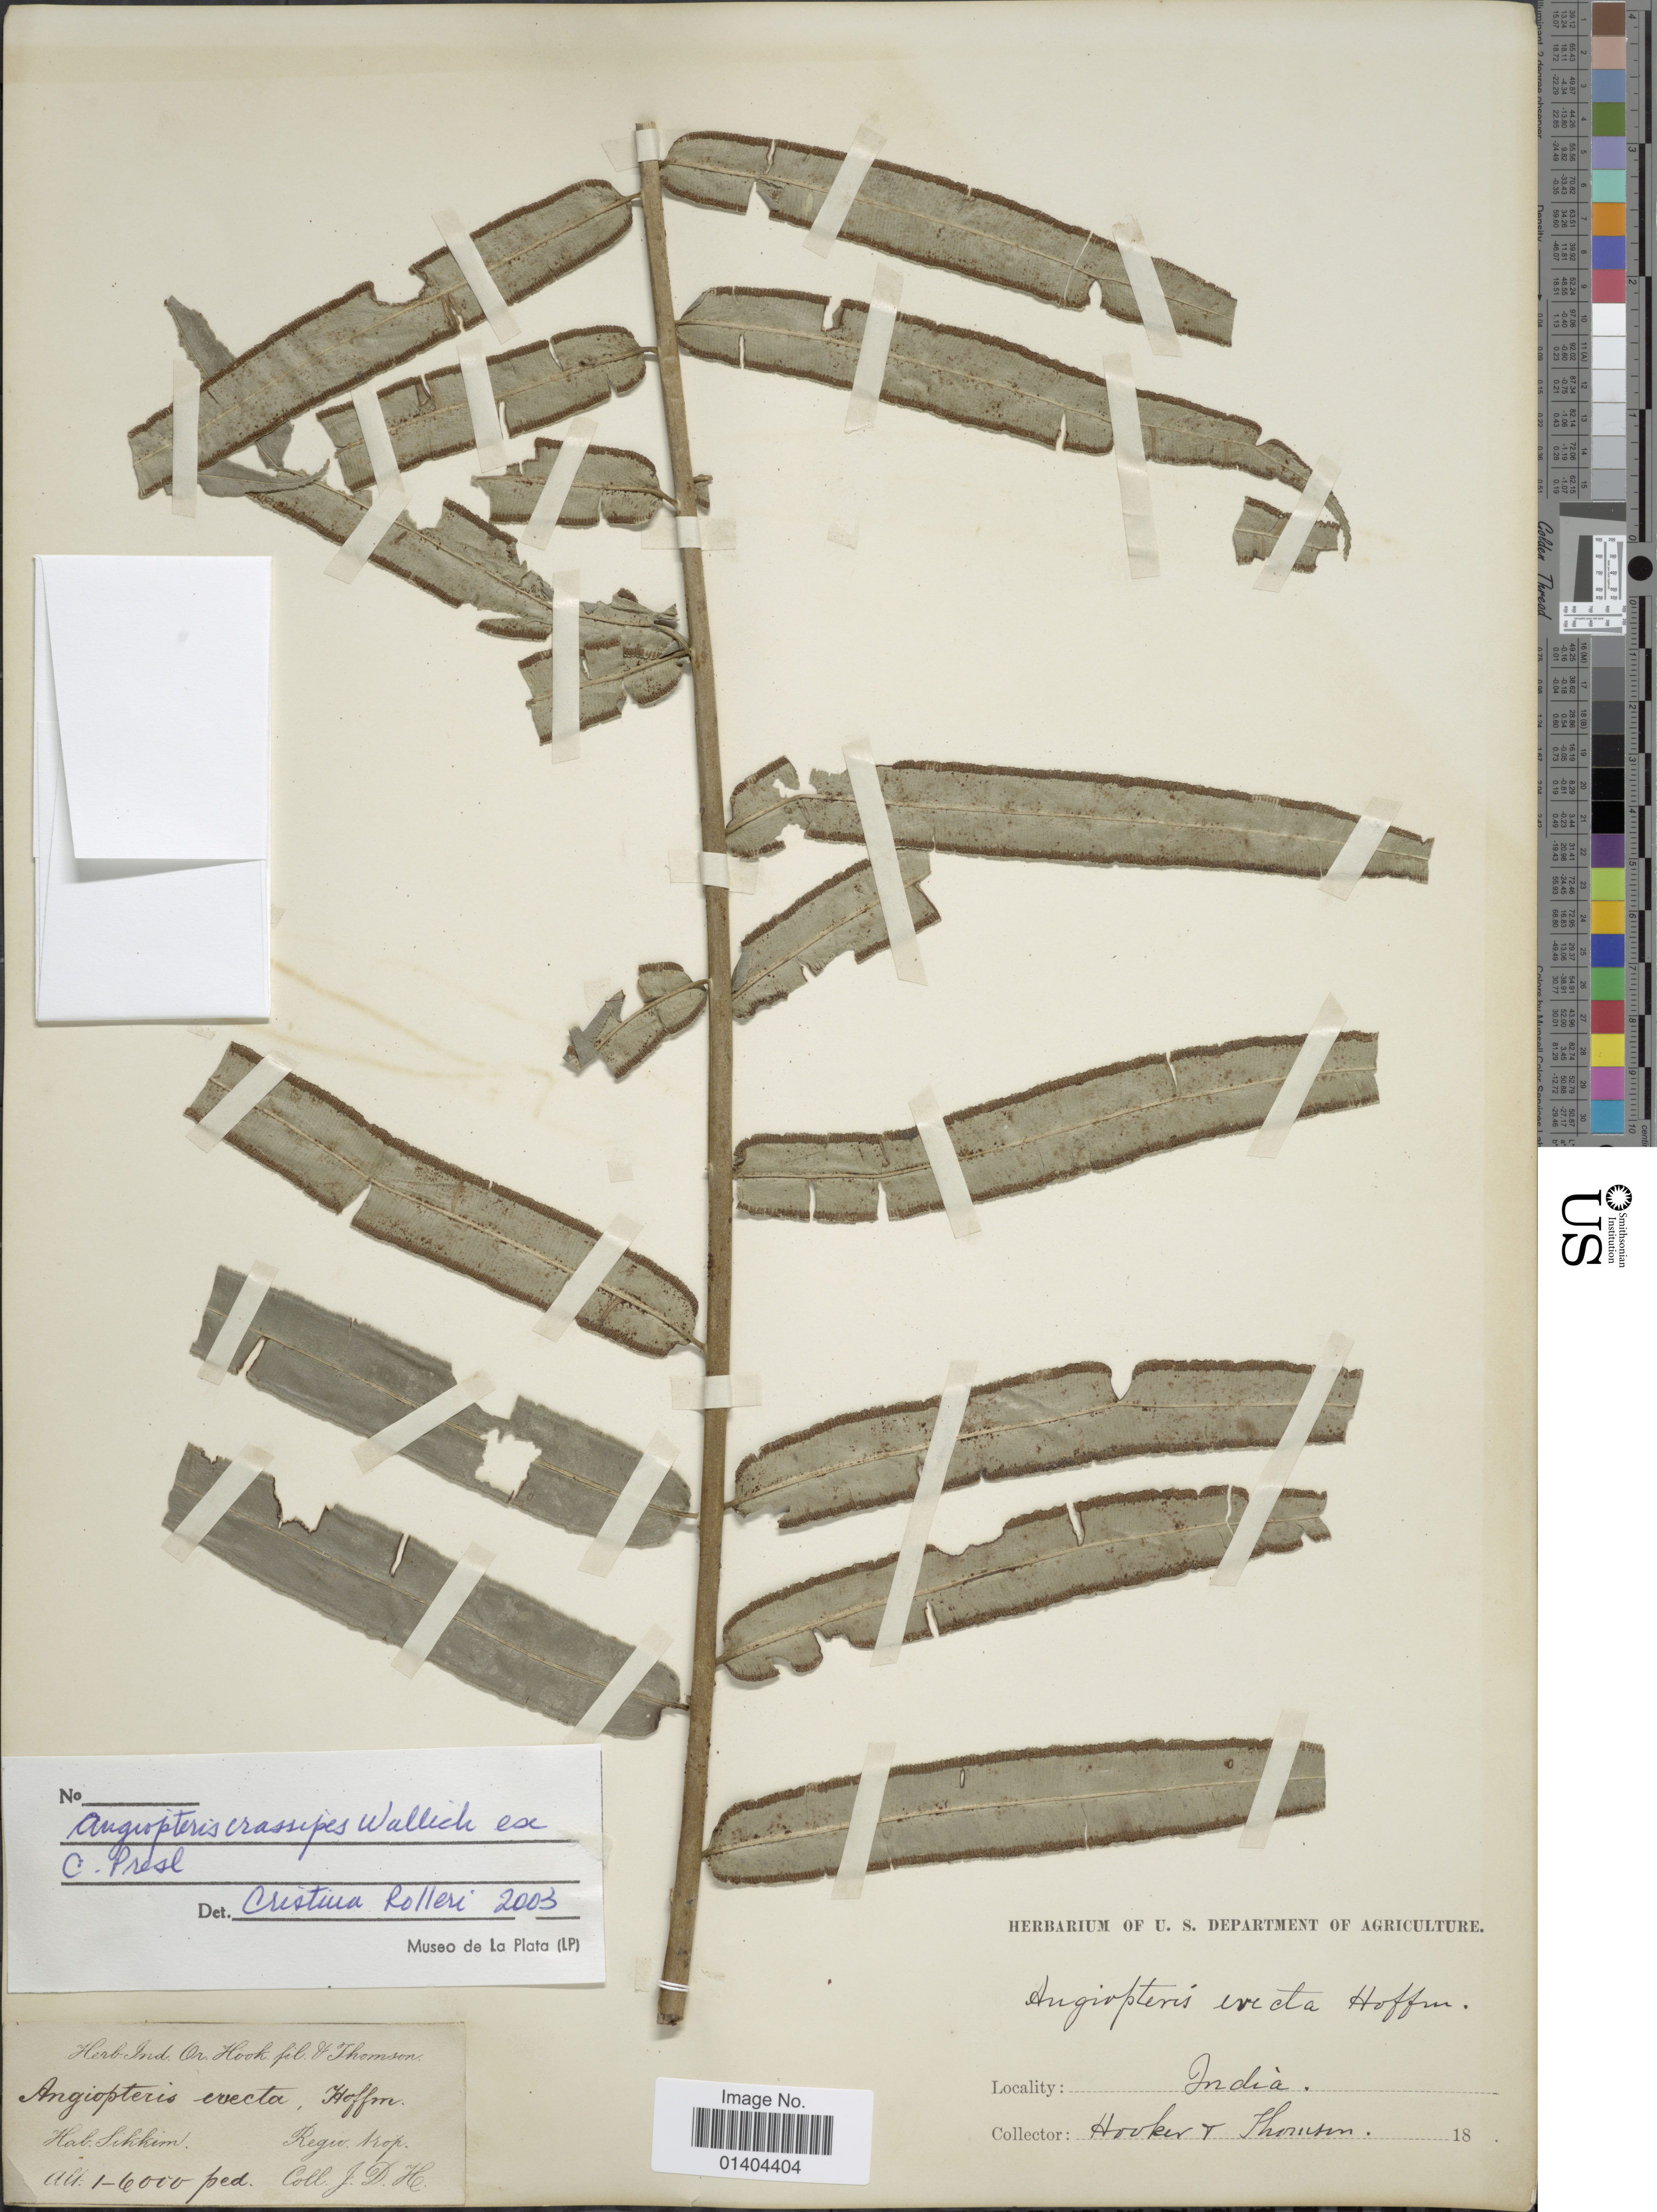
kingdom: Plantae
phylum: Tracheophyta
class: Polypodiopsida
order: Marattiales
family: Marattiaceae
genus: Angiopteris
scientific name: Angiopteris crassipes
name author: Wall. ex C. Presl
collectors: J. D. Hooker & -- Thomson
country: India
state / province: Sikkim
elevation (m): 305